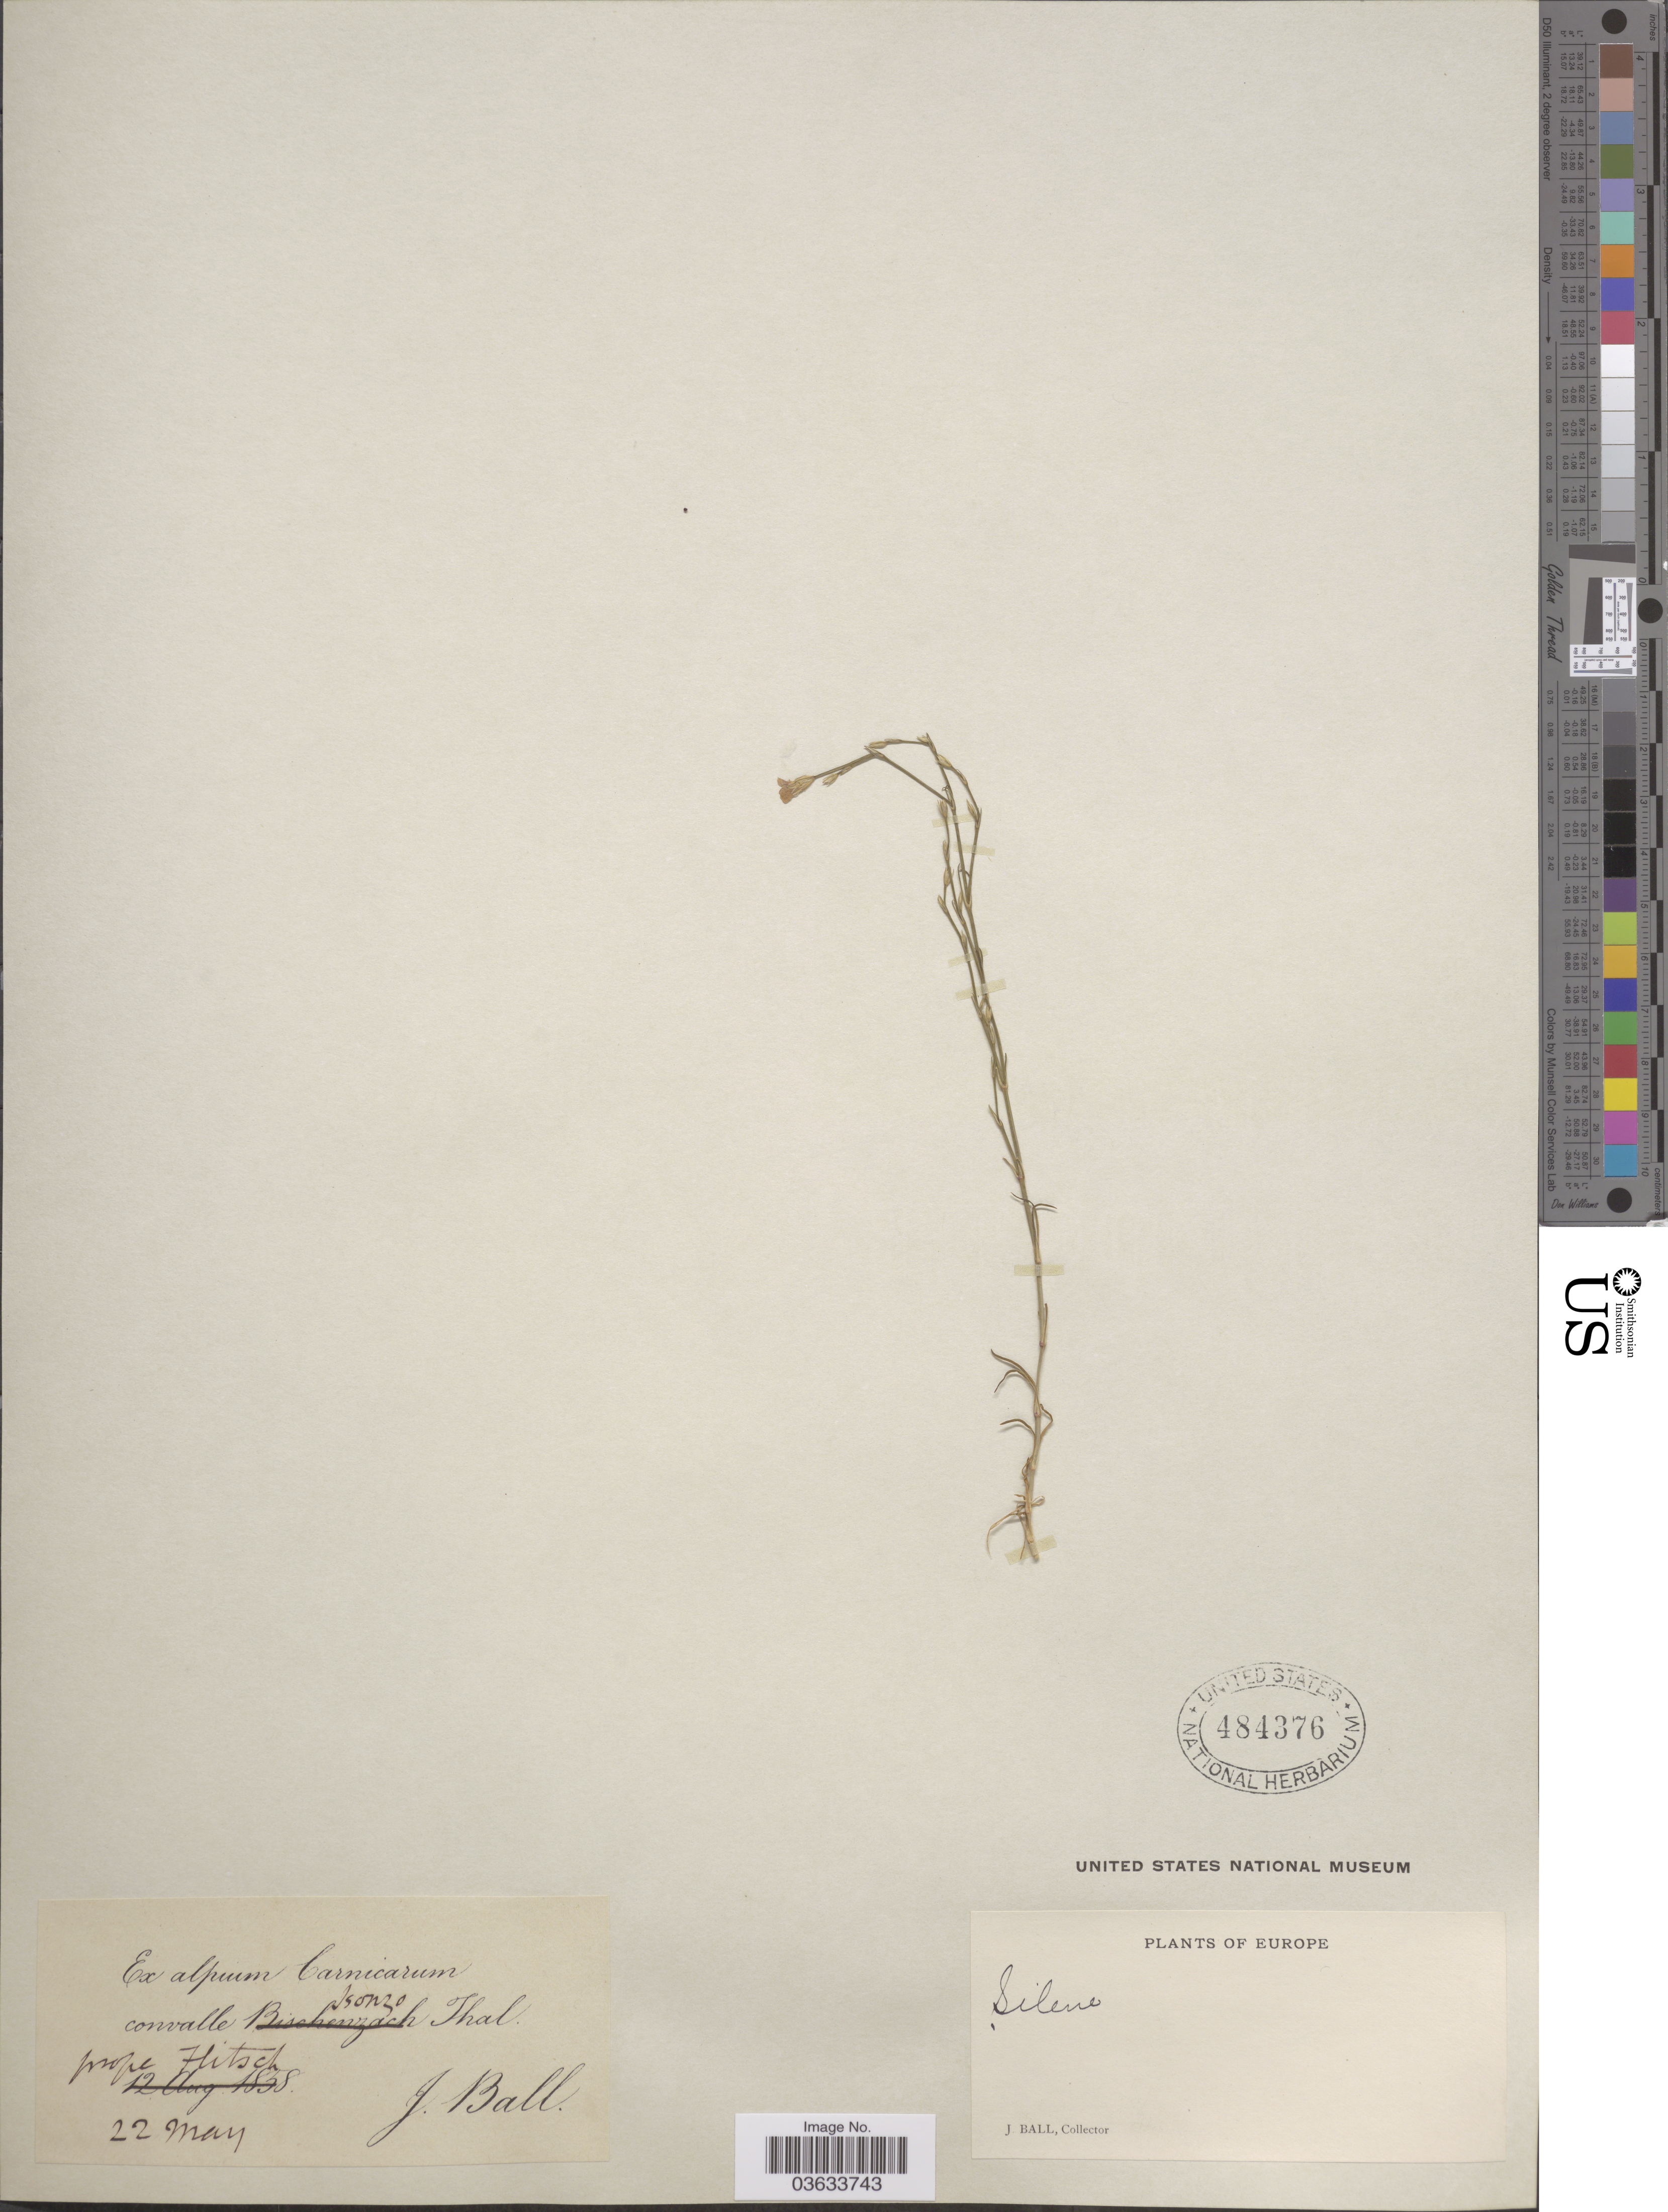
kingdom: Plantae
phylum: Tracheophyta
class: Magnoliopsida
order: Caryophyllales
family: Caryophyllaceae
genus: Silene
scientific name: Silene sp.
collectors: J. Ball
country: Slovenia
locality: Europe. Ex alpium Carnicarum convalle Isonzo Thal. Prope Flitsch.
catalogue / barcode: US 484376